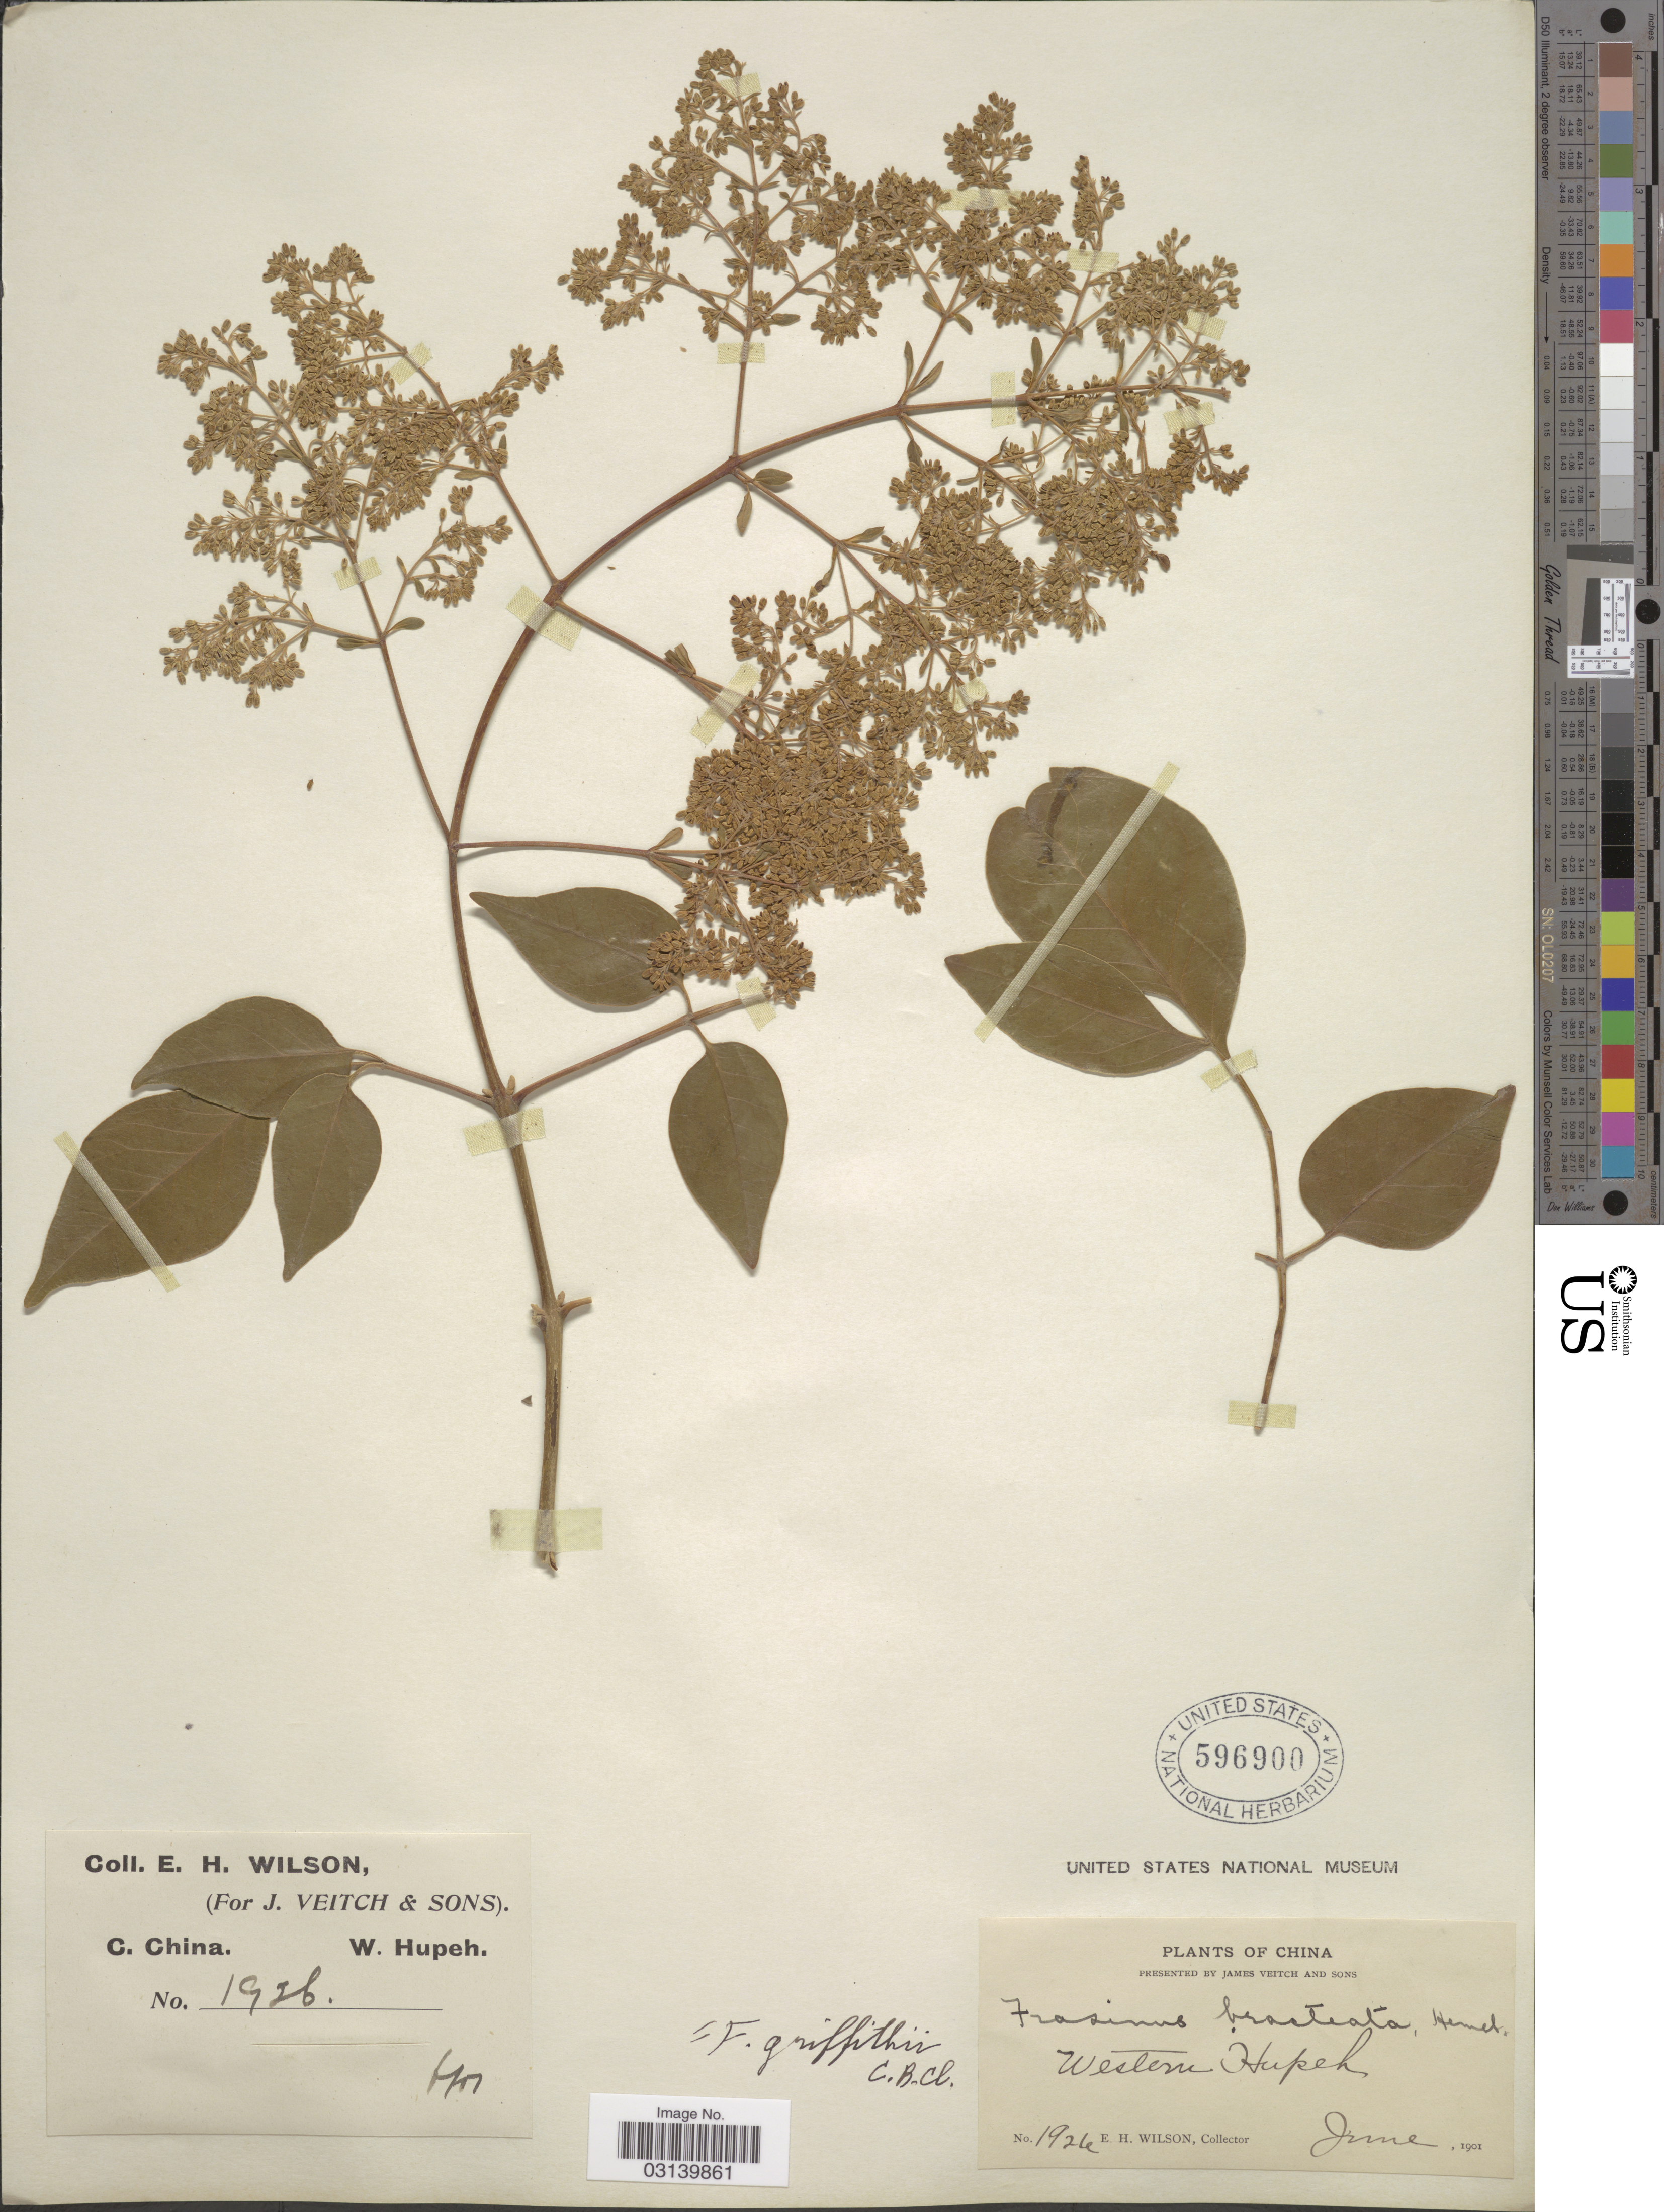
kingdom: Plantae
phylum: Tracheophyta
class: Magnoliopsida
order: Lamiales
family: Oleaceae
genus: Fraxinus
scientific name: Fraxinus griffithii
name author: C.B. Clarke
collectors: E. Wilson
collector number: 1926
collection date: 1901-06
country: China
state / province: Hubei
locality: C. China. Western Hupeh.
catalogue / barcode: US 596900